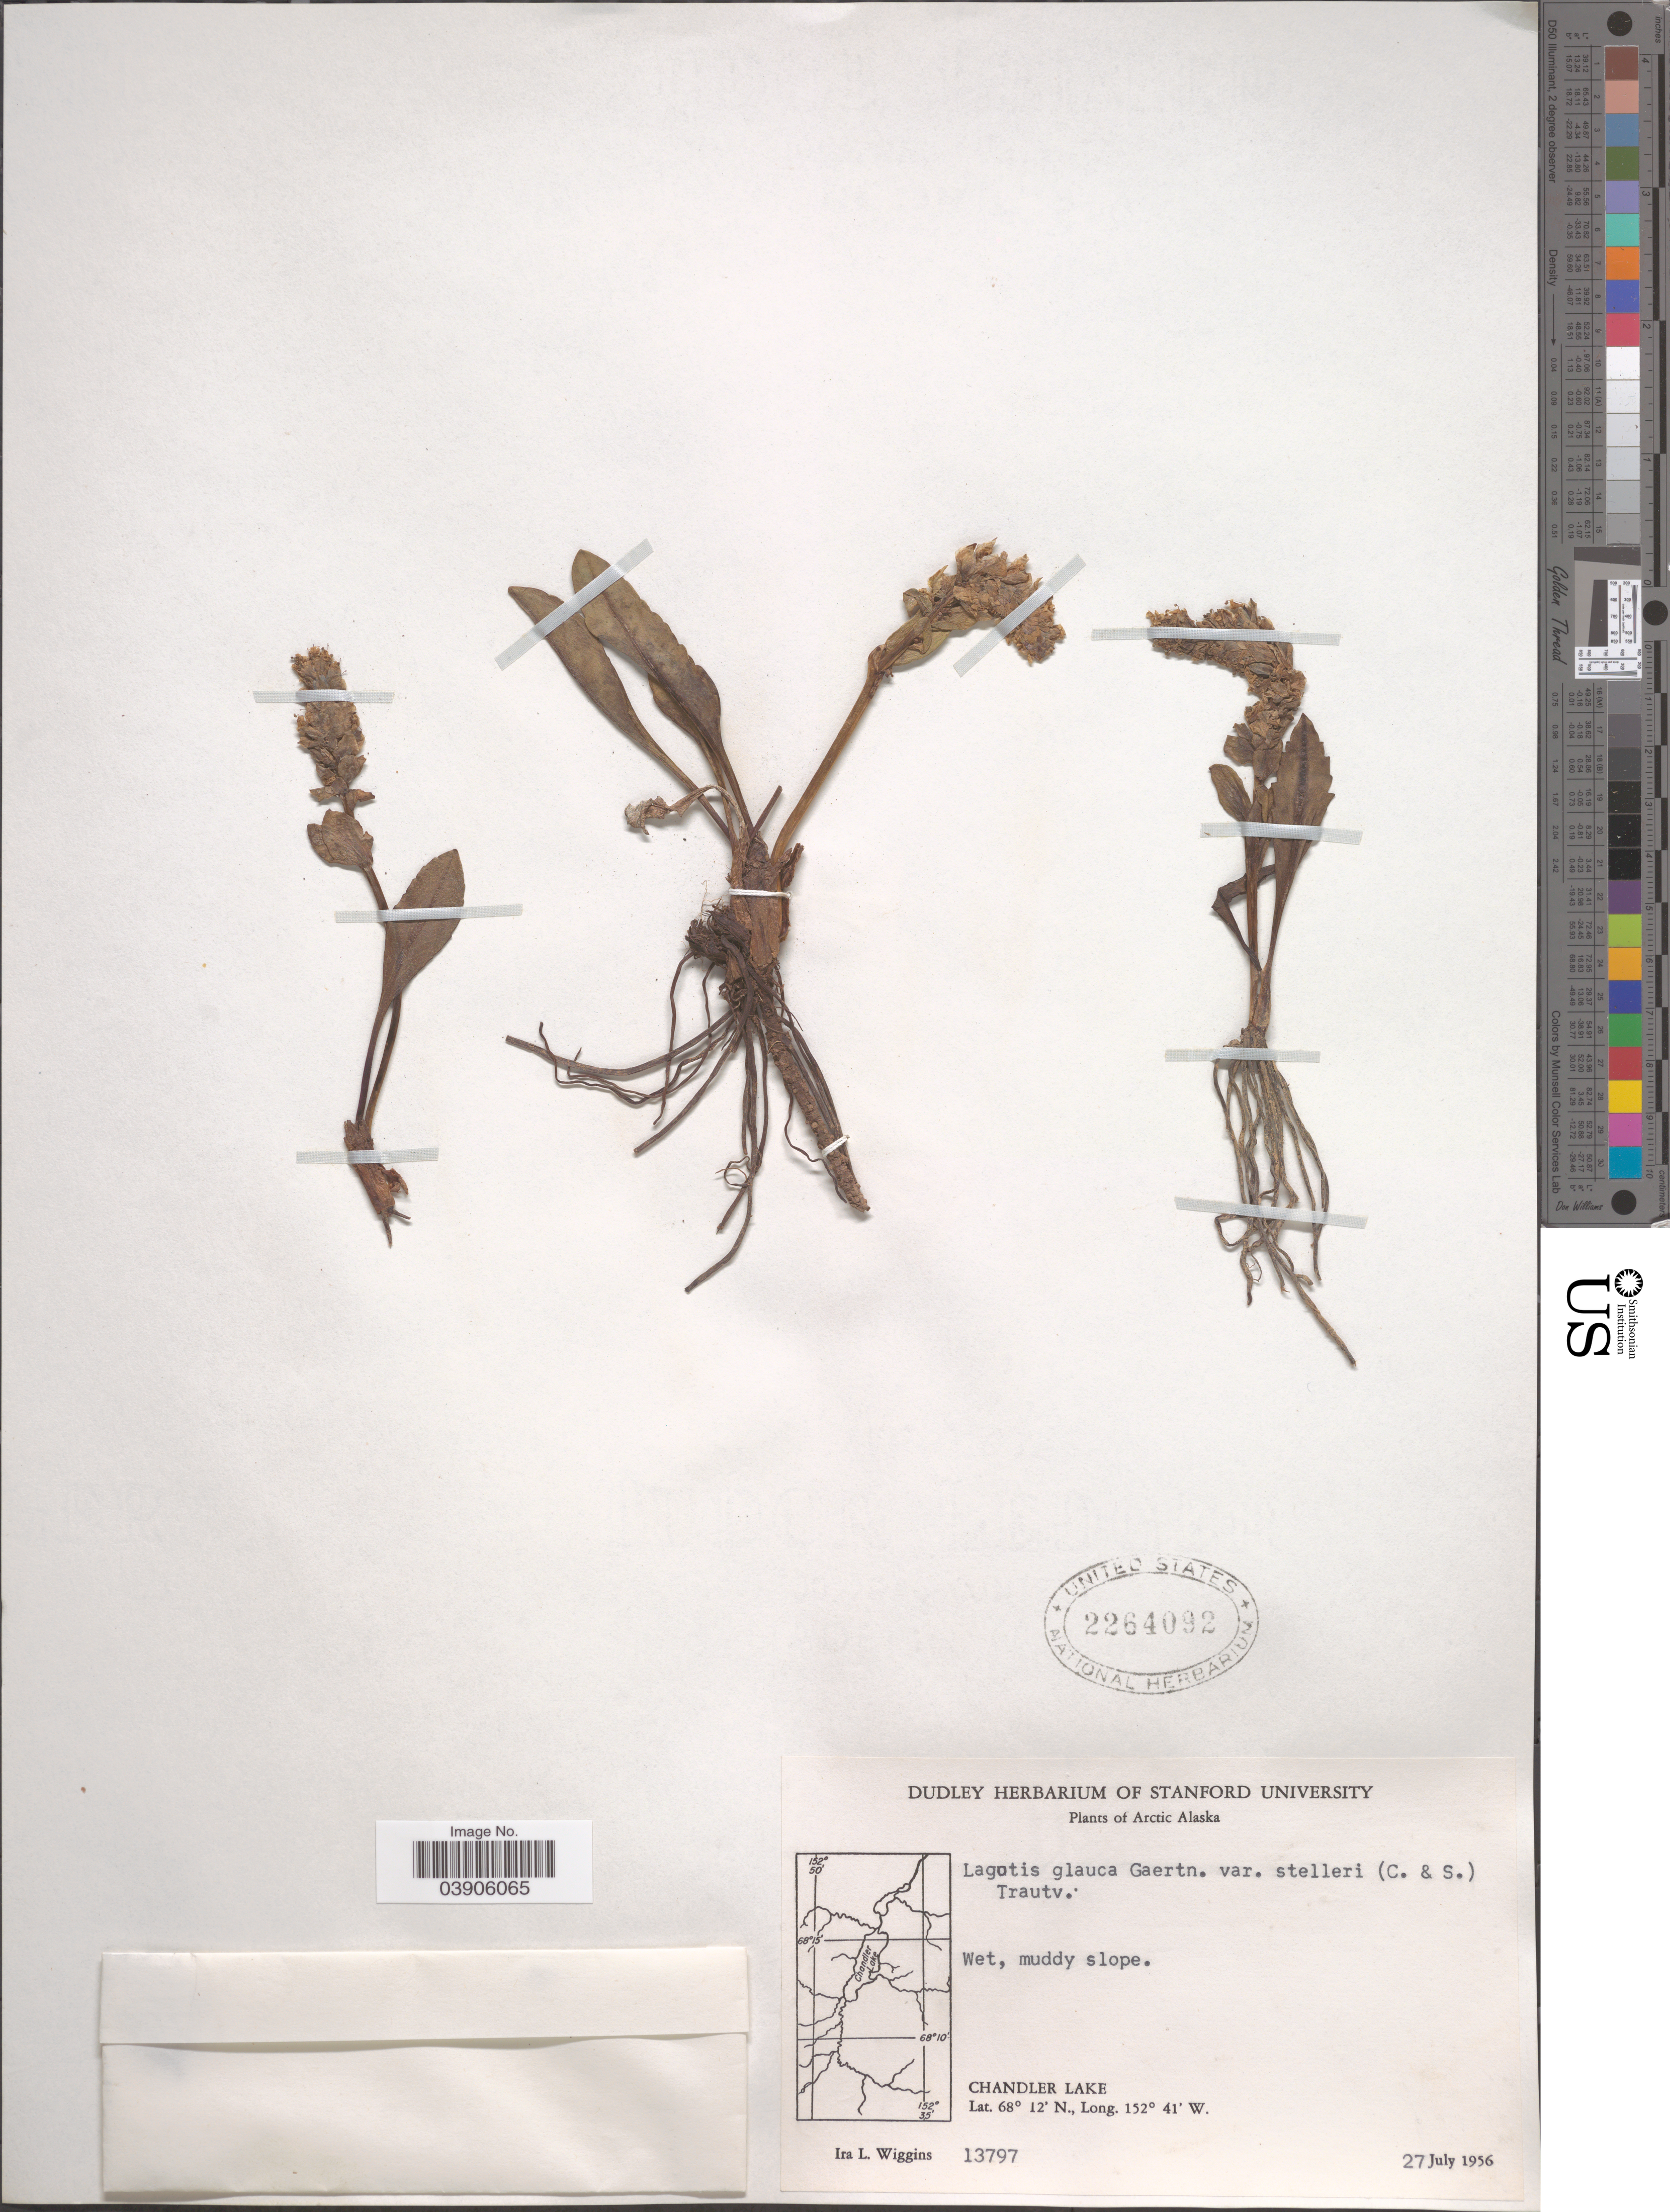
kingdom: Plantae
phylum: Tracheophyta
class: Magnoliopsida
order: Lamiales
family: Plantaginaceae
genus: Lagotis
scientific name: Lagotis glauca var. stelleri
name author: Trautv.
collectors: I. L. Wiggins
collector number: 13797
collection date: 1956-07-27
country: United States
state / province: Alaska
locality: Arctic Alaska. Chandler Lake.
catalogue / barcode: US 2264092